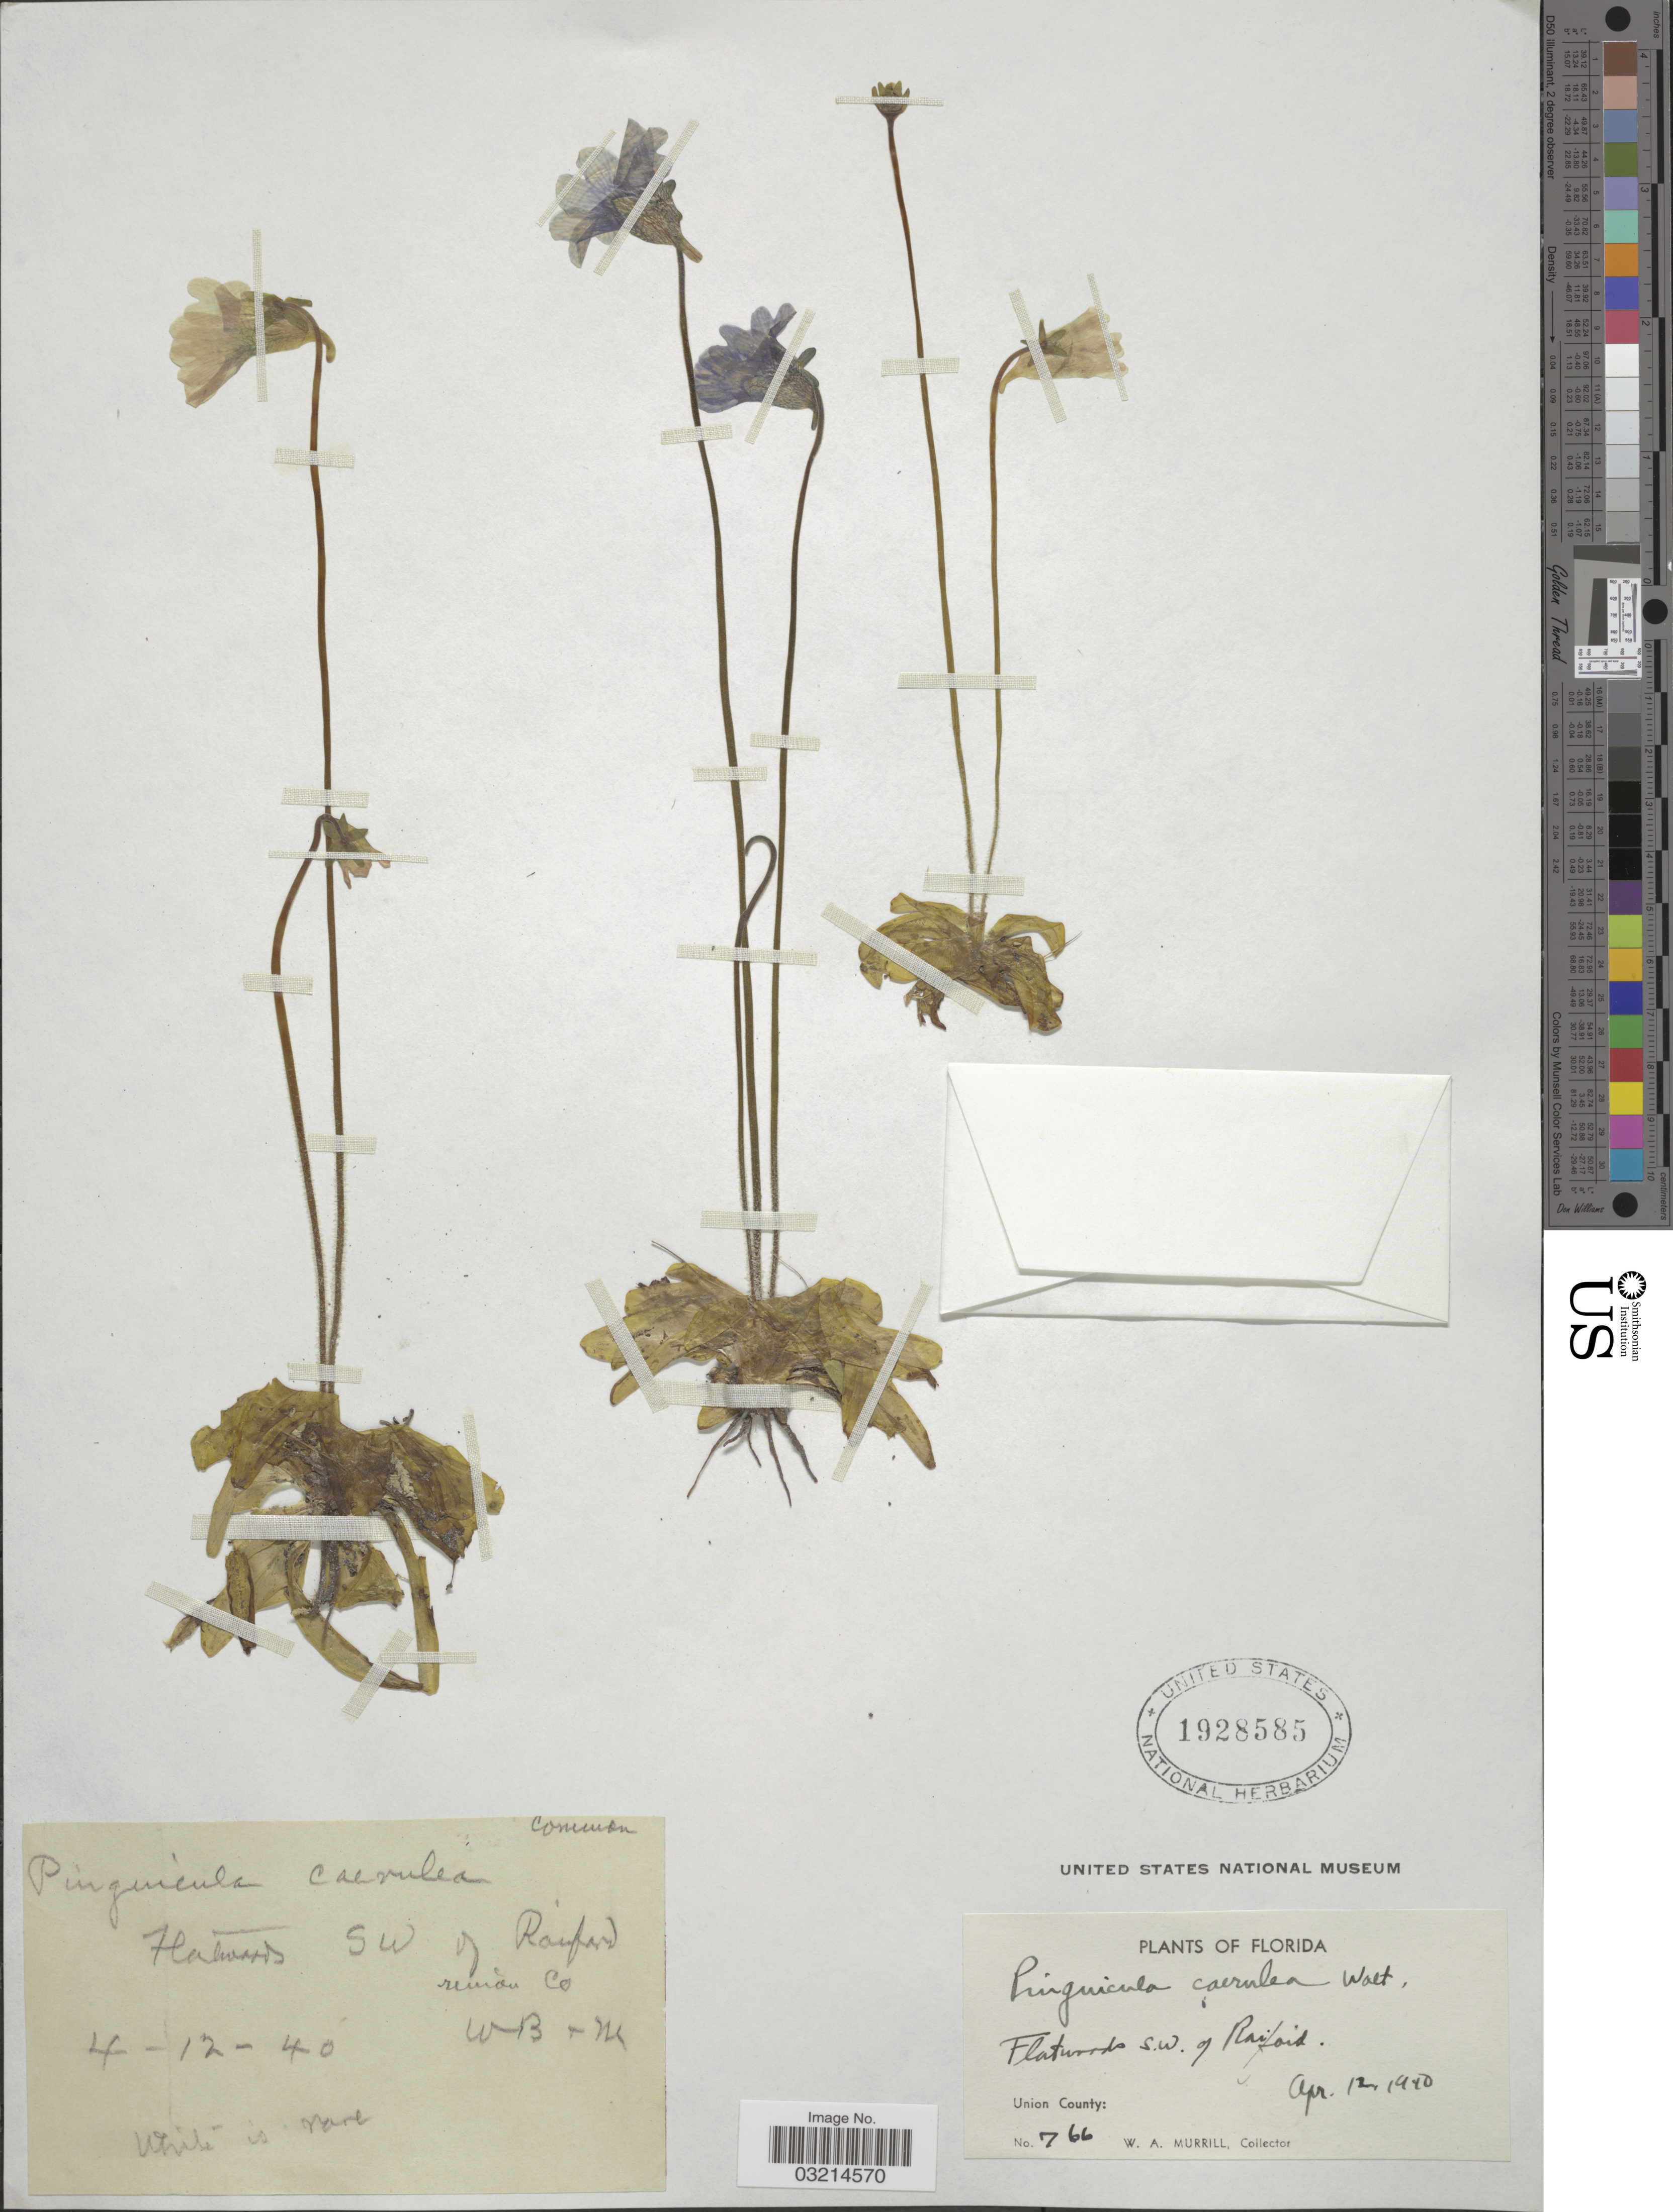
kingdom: Plantae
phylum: Tracheophyta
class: Magnoliopsida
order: Lamiales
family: Lentibulariaceae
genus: Pinguicula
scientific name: Pinguicula caerulea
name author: Walter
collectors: W. A. Murrill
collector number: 766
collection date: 1940-04-12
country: United States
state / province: Florida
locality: Flatwoods S.W. of Raiford. Union Co.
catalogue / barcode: US 1928585